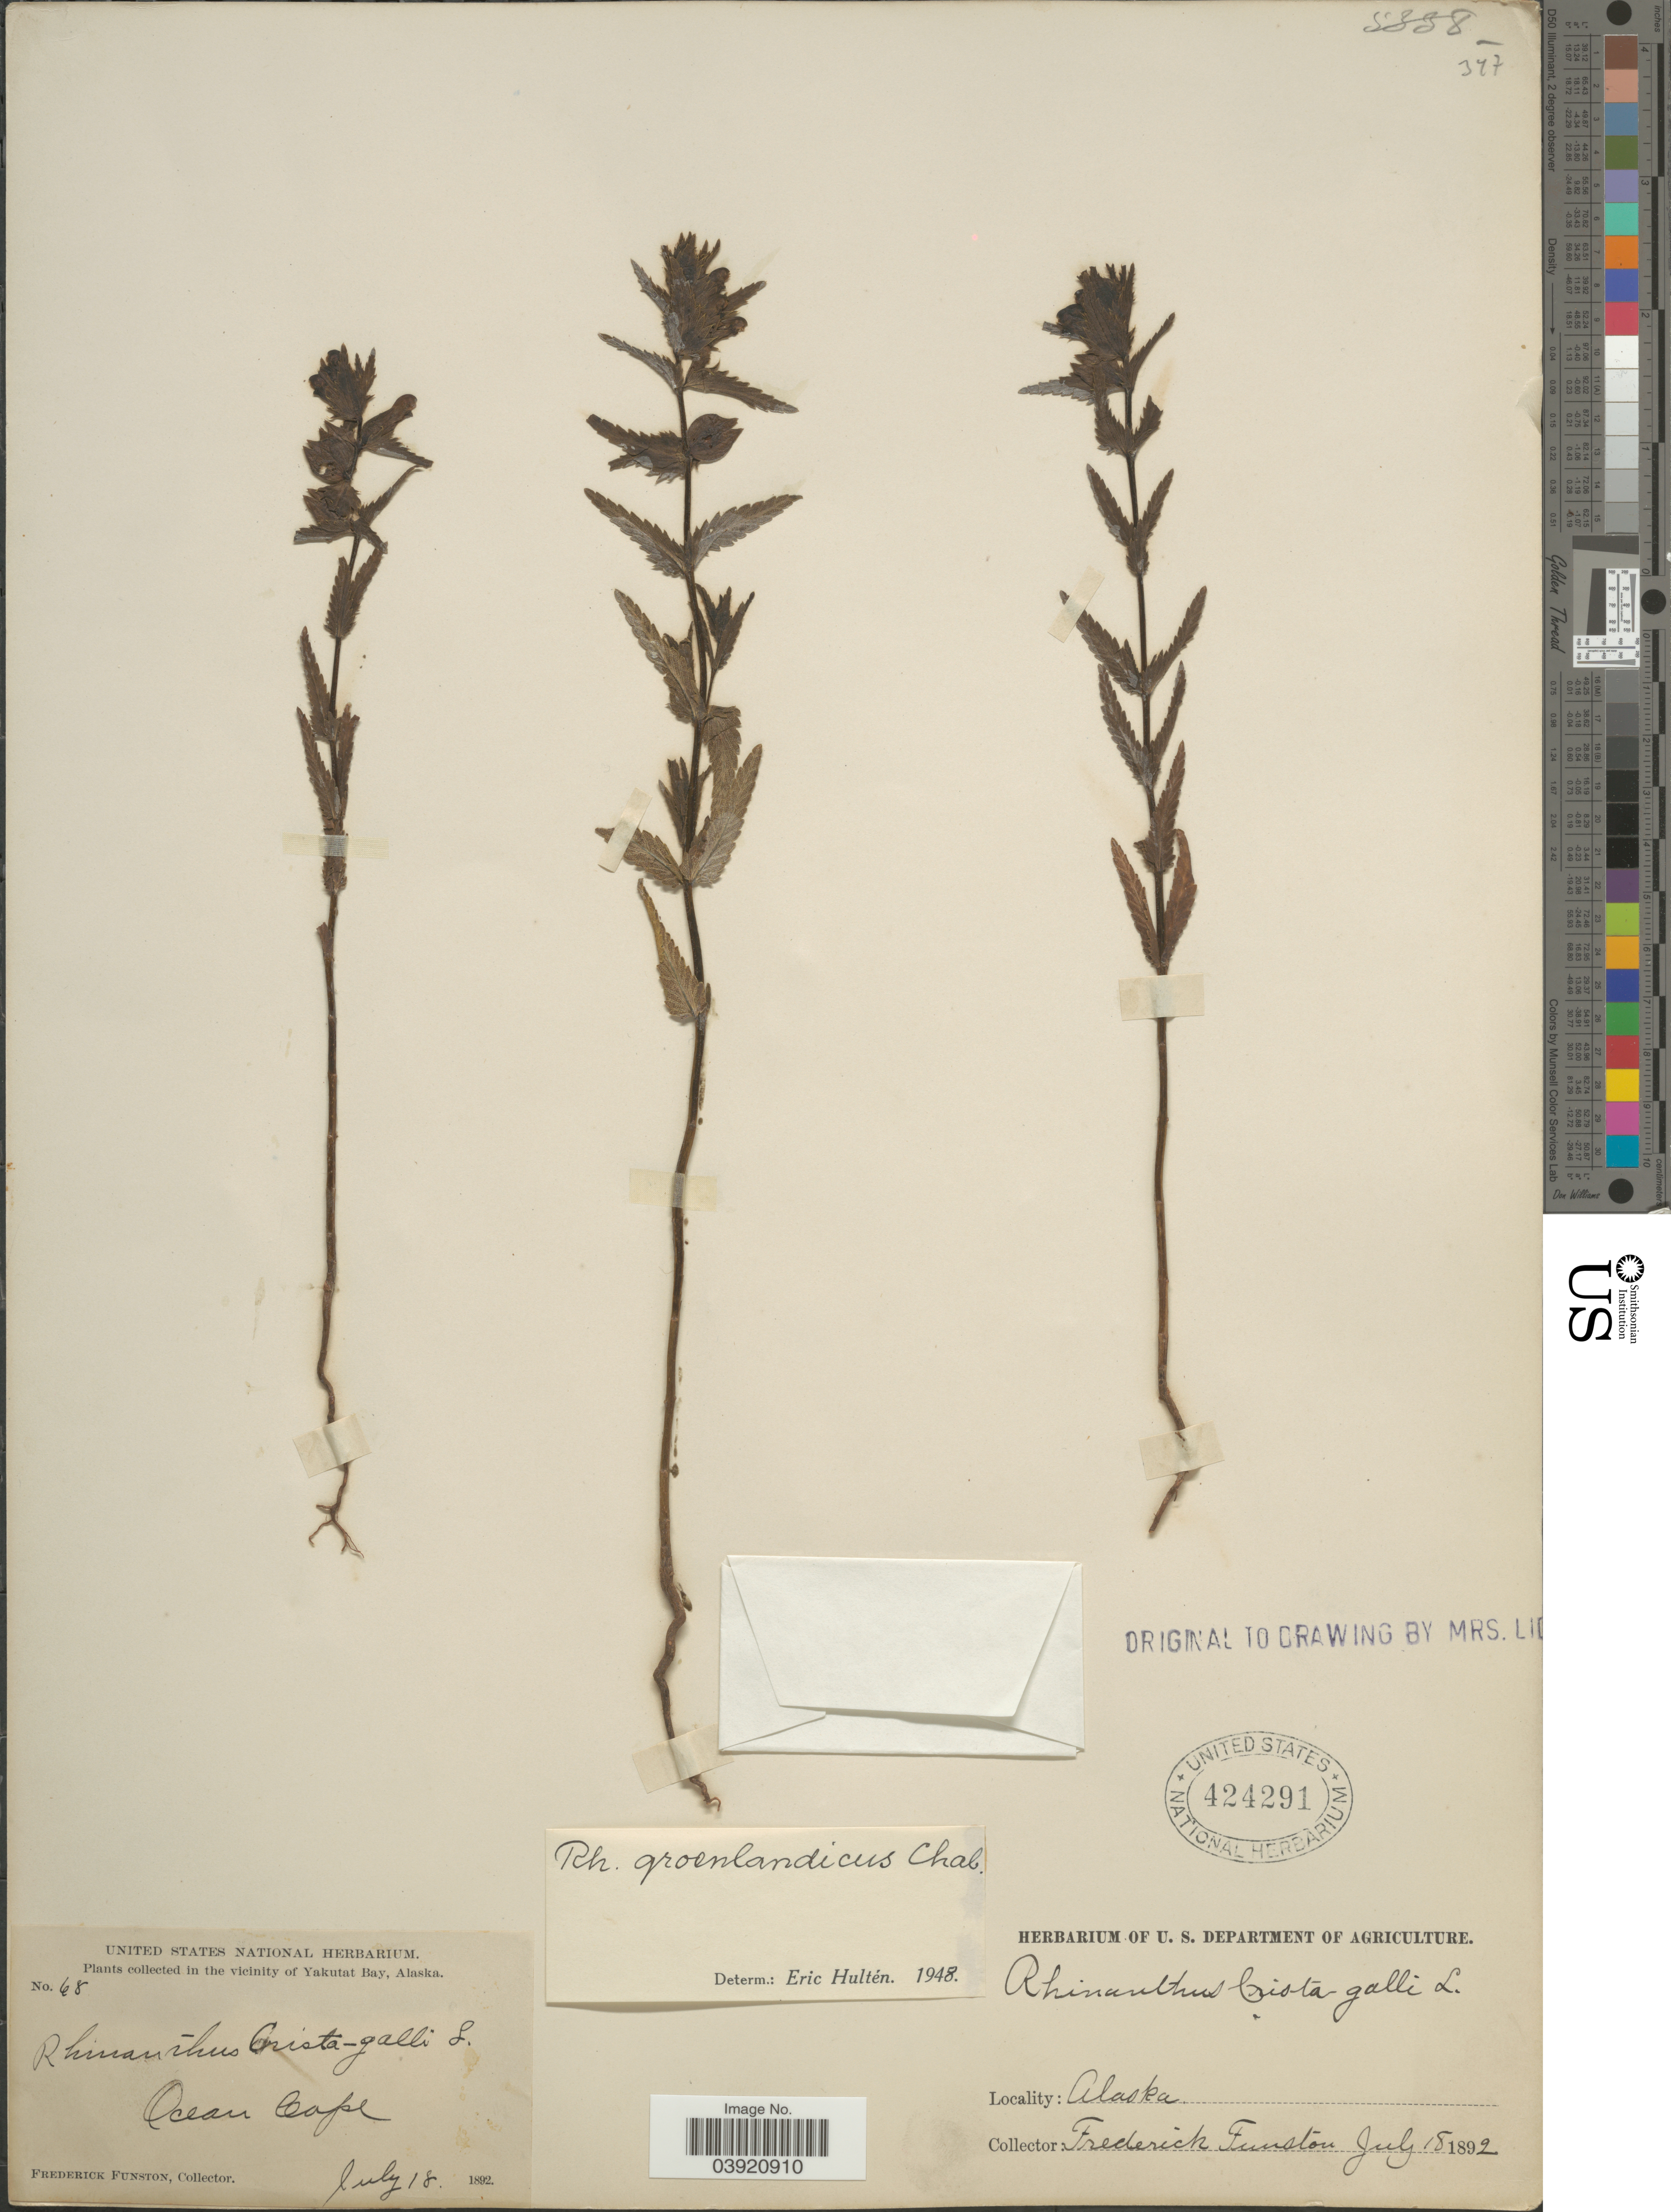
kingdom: Plantae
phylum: Tracheophyta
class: Magnoliopsida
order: Lamiales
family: Orobanchaceae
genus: Rhinanthus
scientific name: Rhinanthus minor subsp. groenlandicus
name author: (Chabert) Neum.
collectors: F. Funston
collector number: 68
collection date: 1892-07-18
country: United States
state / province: Alaska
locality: Vicinity of Yakutat Bay. Ocean Cape.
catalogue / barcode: US 424291